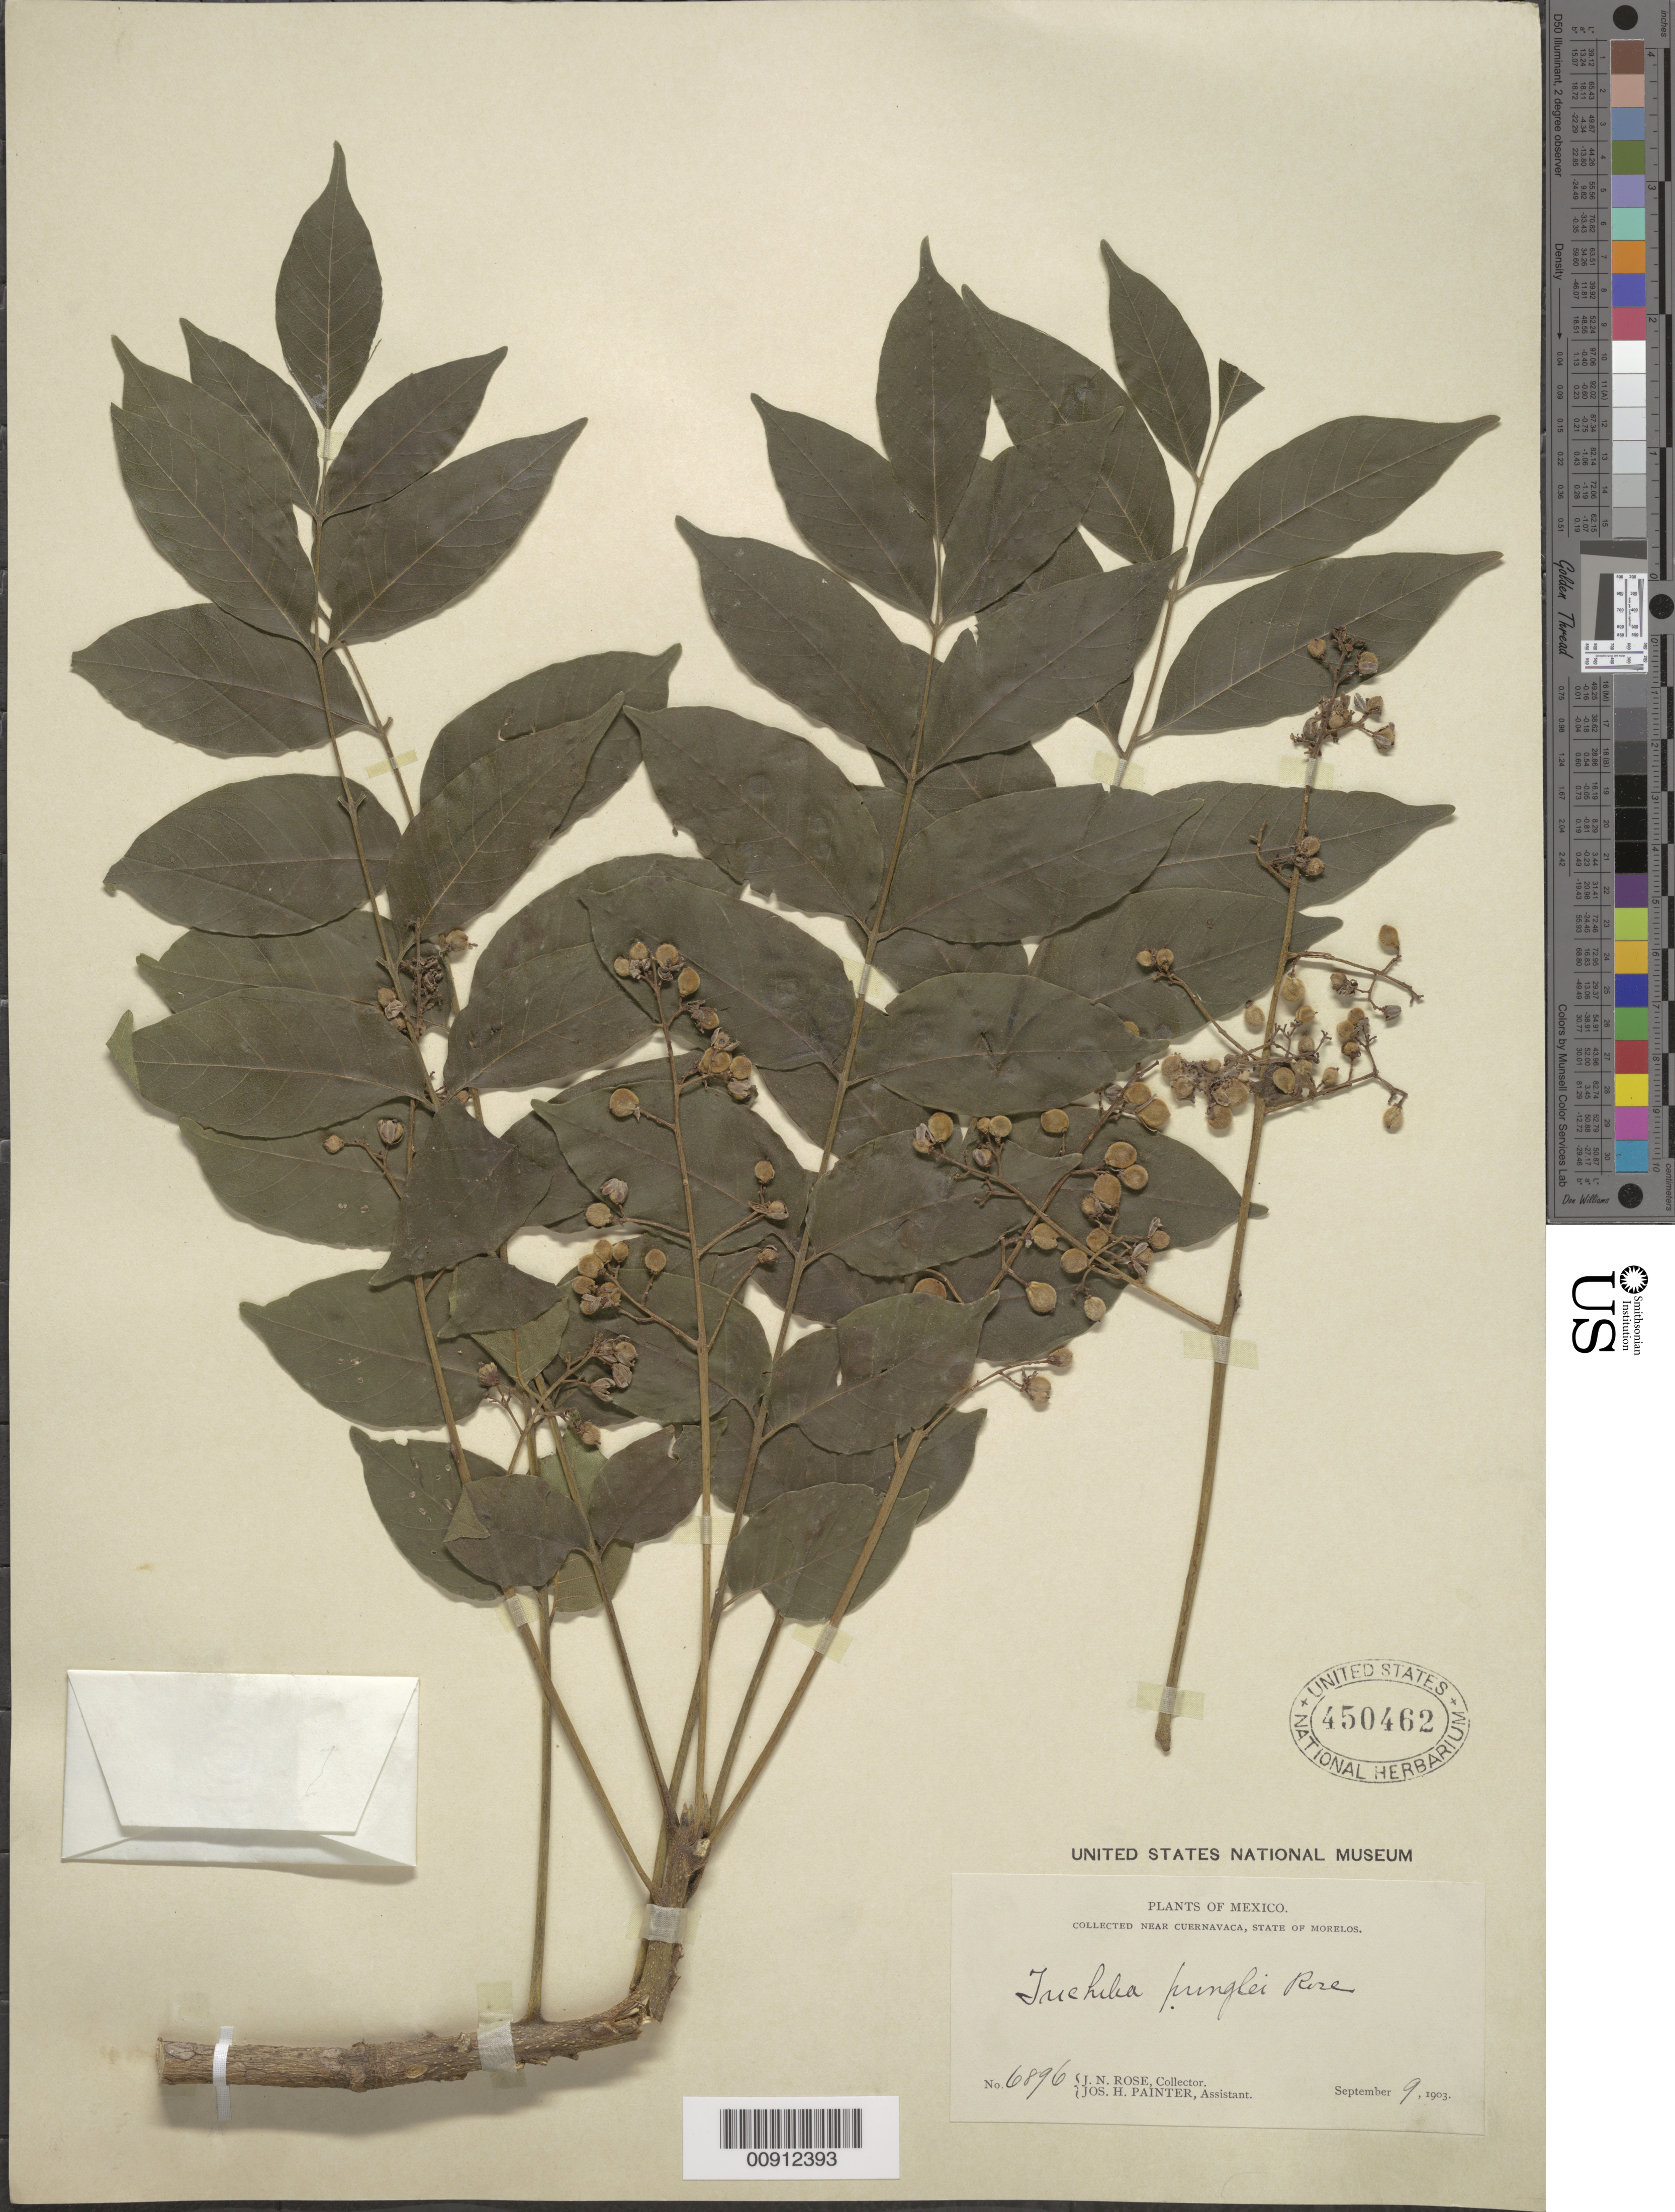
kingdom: Plantae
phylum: Tracheophyta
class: Magnoliopsida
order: Sapindales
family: Meliaceae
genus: Trichilia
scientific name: Trichilia pringlei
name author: Rose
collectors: J. N. Rose & J. H. Painter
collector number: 6896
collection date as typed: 09 Sep 1903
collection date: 1903-09-09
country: Mexico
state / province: Morelos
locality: Near Cuernavaca, Morelos.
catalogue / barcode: US 450462